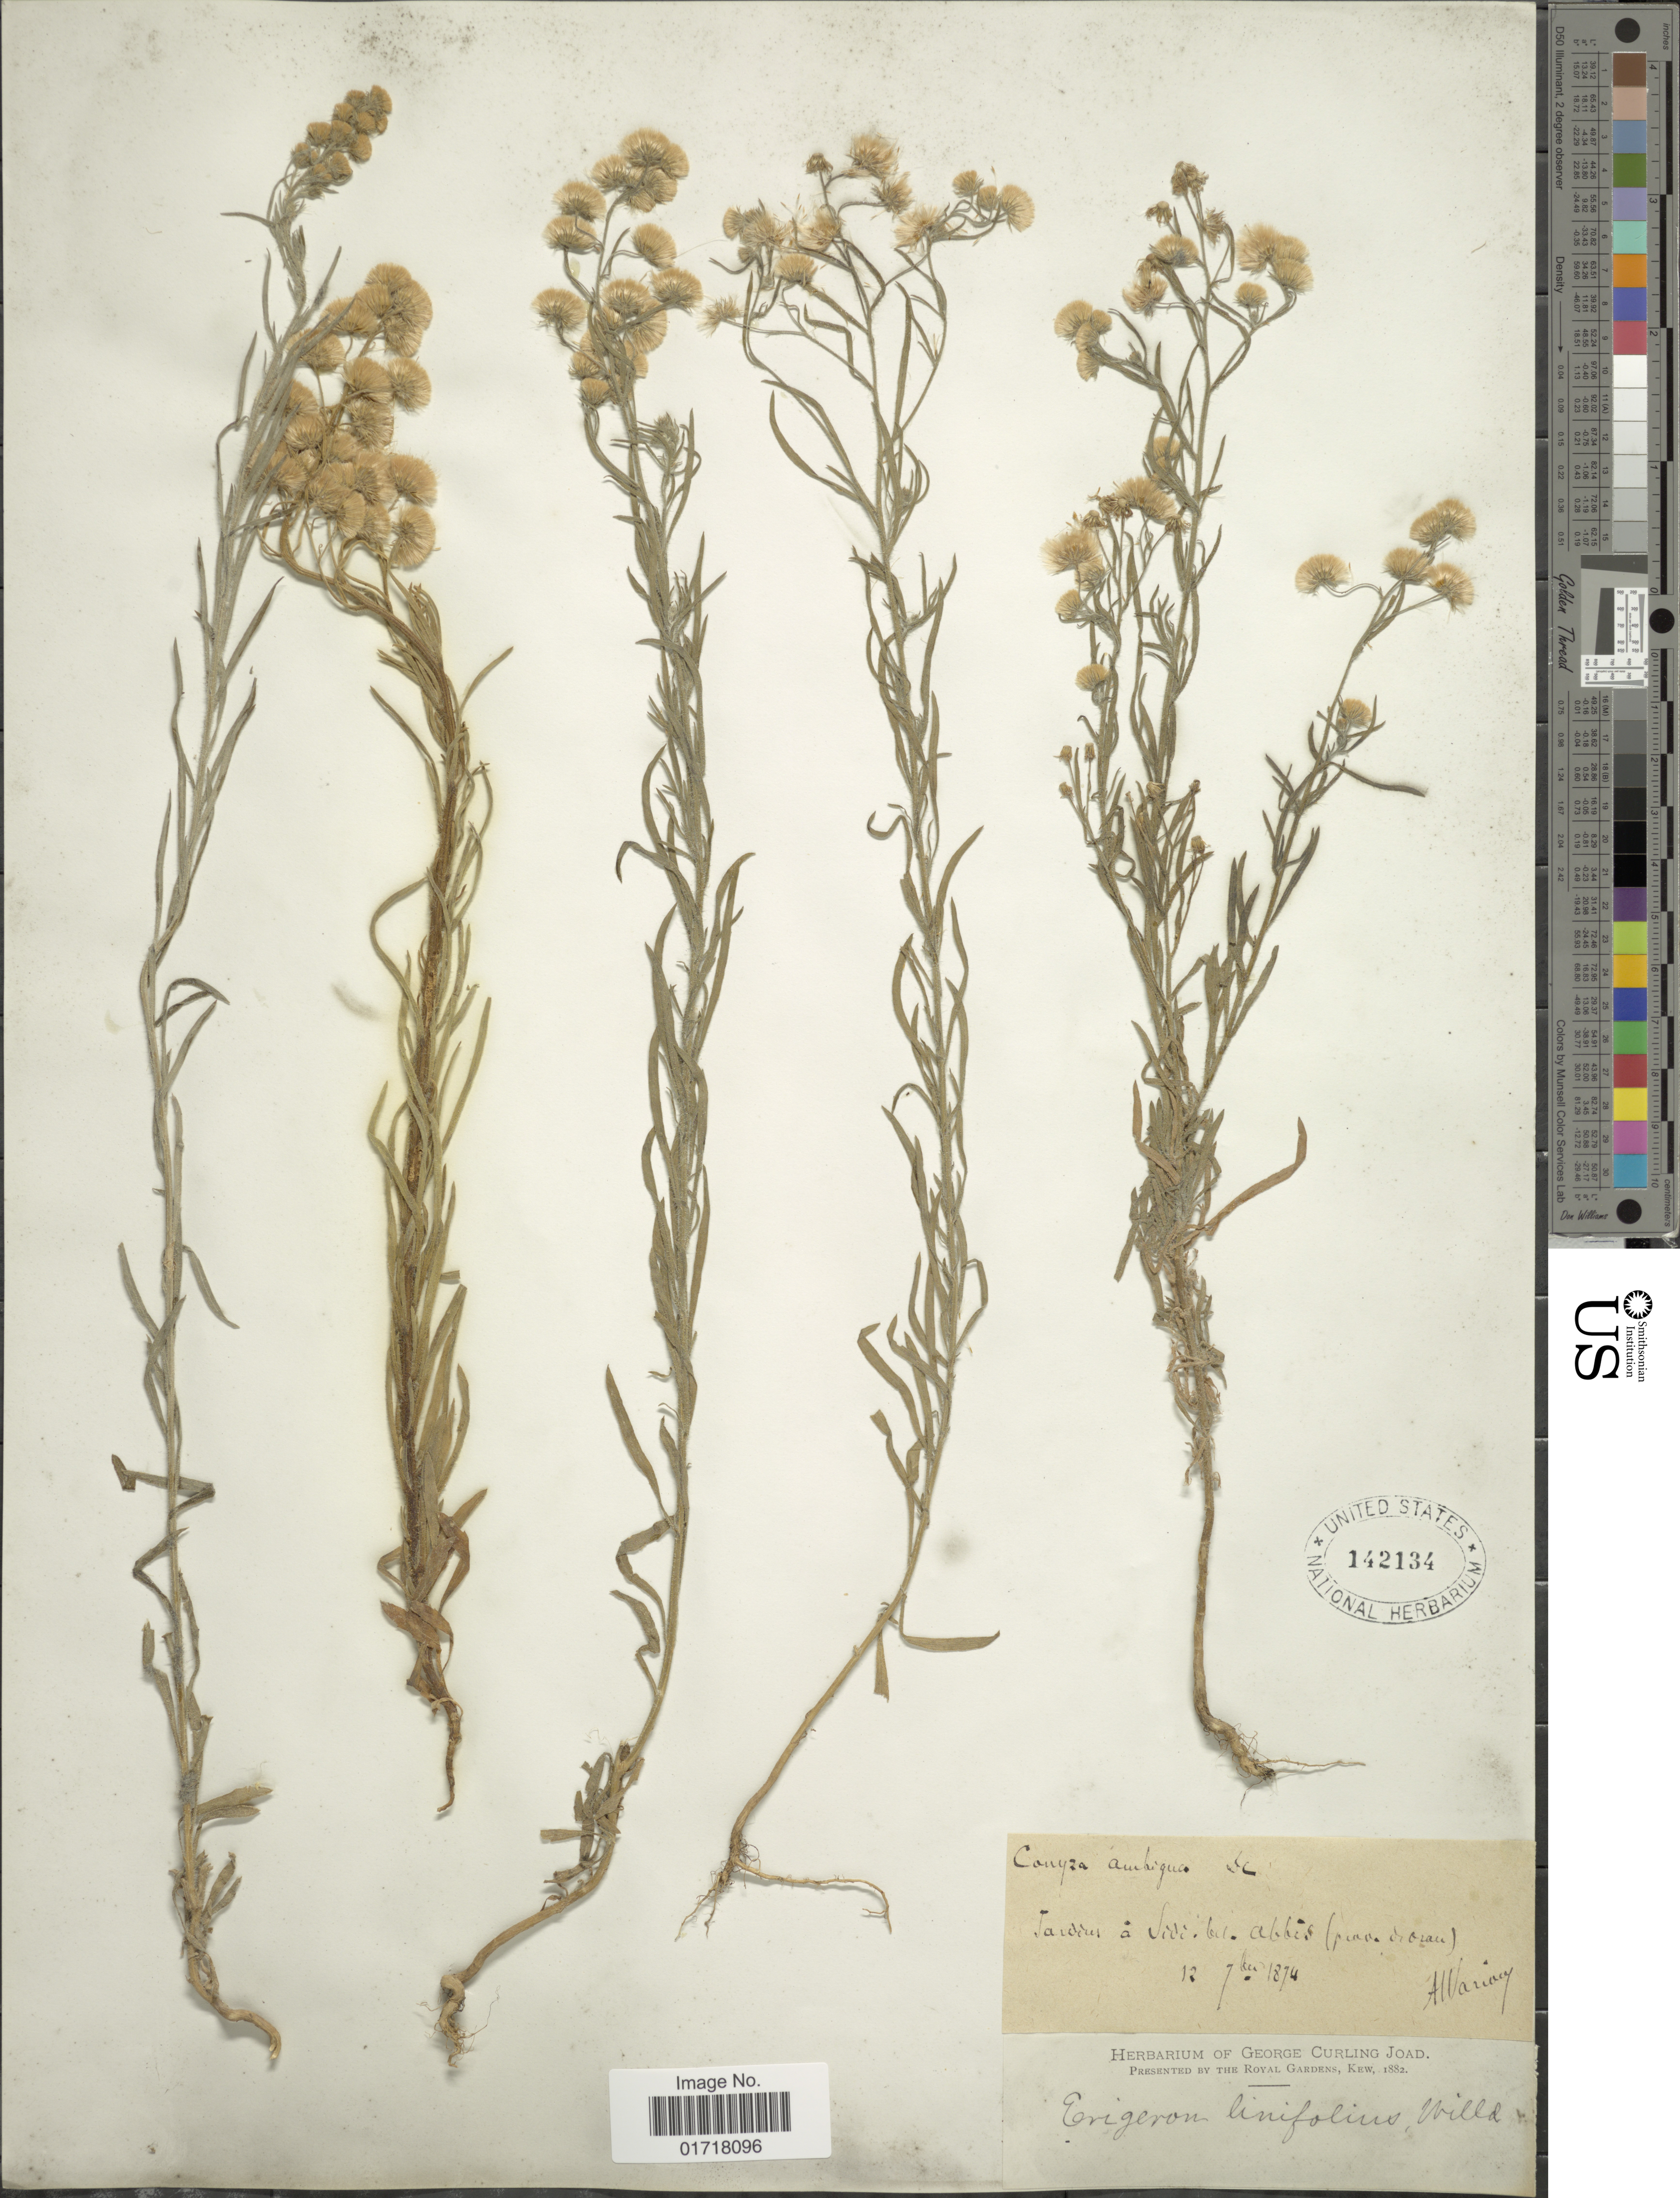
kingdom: Plantae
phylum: Tracheophyta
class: Magnoliopsida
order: Asterales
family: Asteraceae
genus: Conyza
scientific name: Conyza ambigua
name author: DC.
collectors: A. Warion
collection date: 1874-02-12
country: Algeria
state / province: Sidi Bel Abbès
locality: Jardins a Sidi-bel-Abbes (Prov de Oran)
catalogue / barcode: US 142134